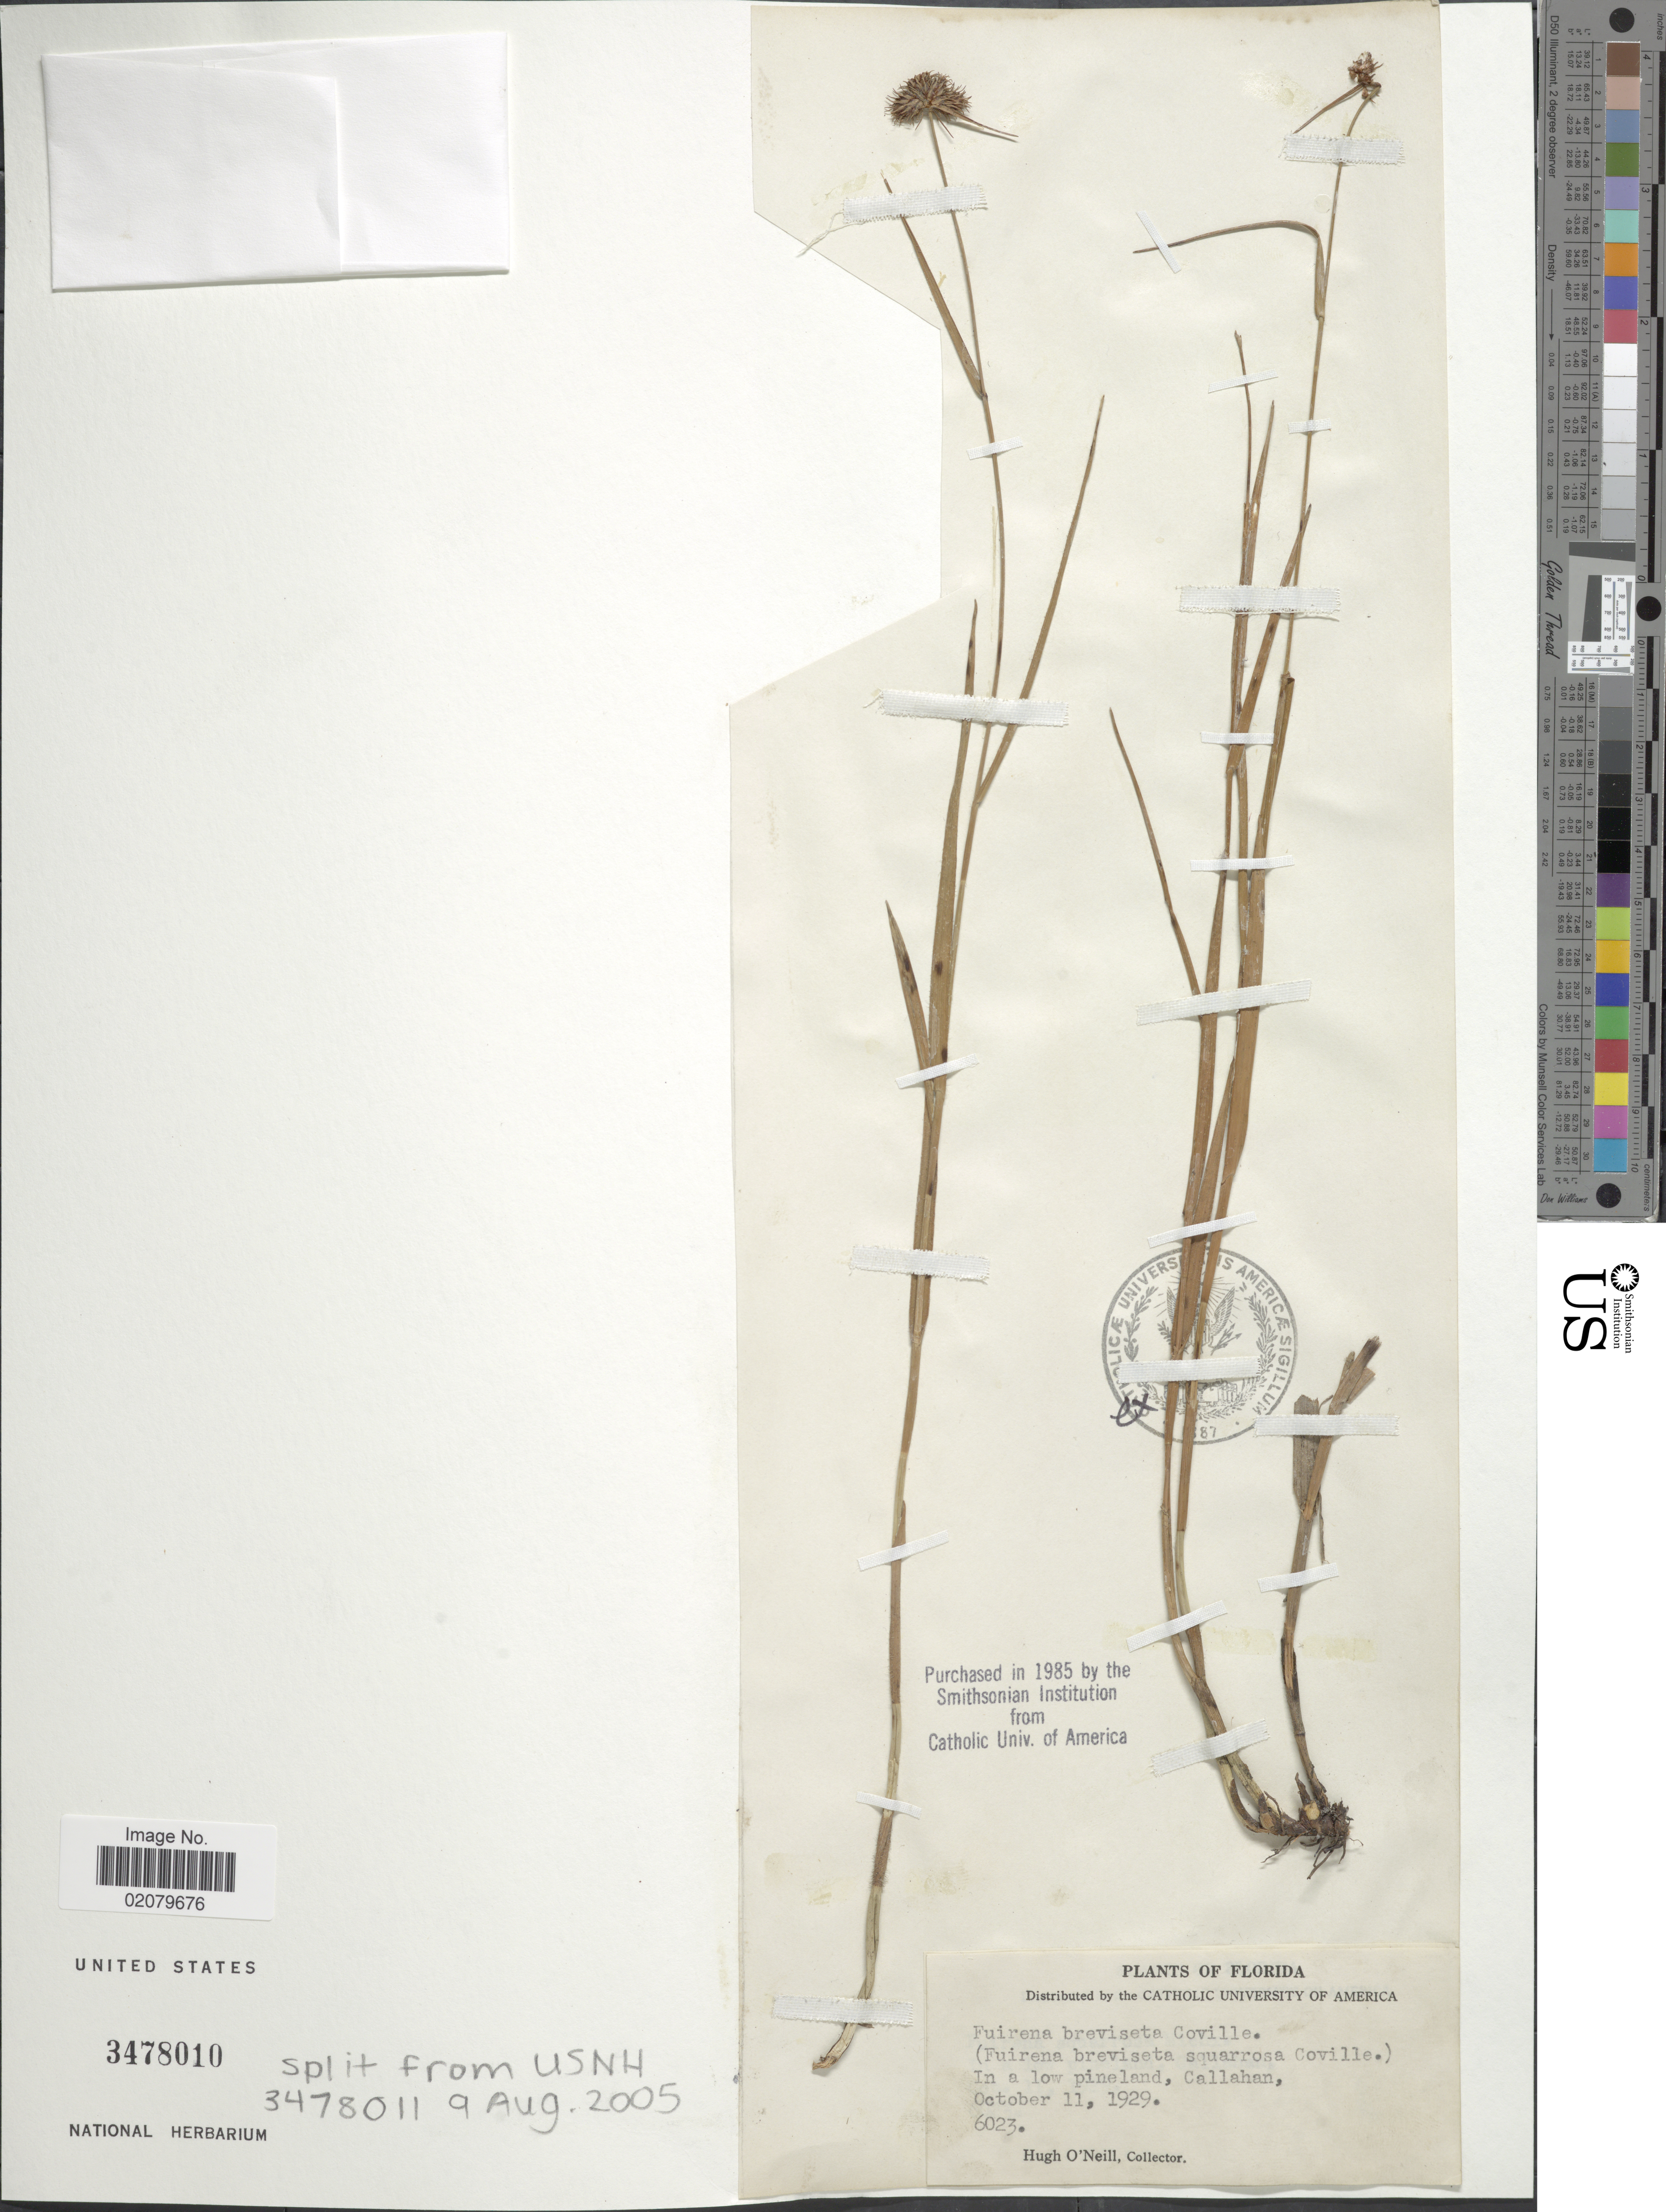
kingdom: Plantae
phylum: Tracheophyta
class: Liliopsida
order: Poales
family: Cyperaceae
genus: Fuirena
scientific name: Fuirena breviseta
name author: (Coville) Coville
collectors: H. O'Neill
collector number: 6023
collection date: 1929-10-11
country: United States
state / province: Florida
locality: Callahan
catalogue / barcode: US 3478010